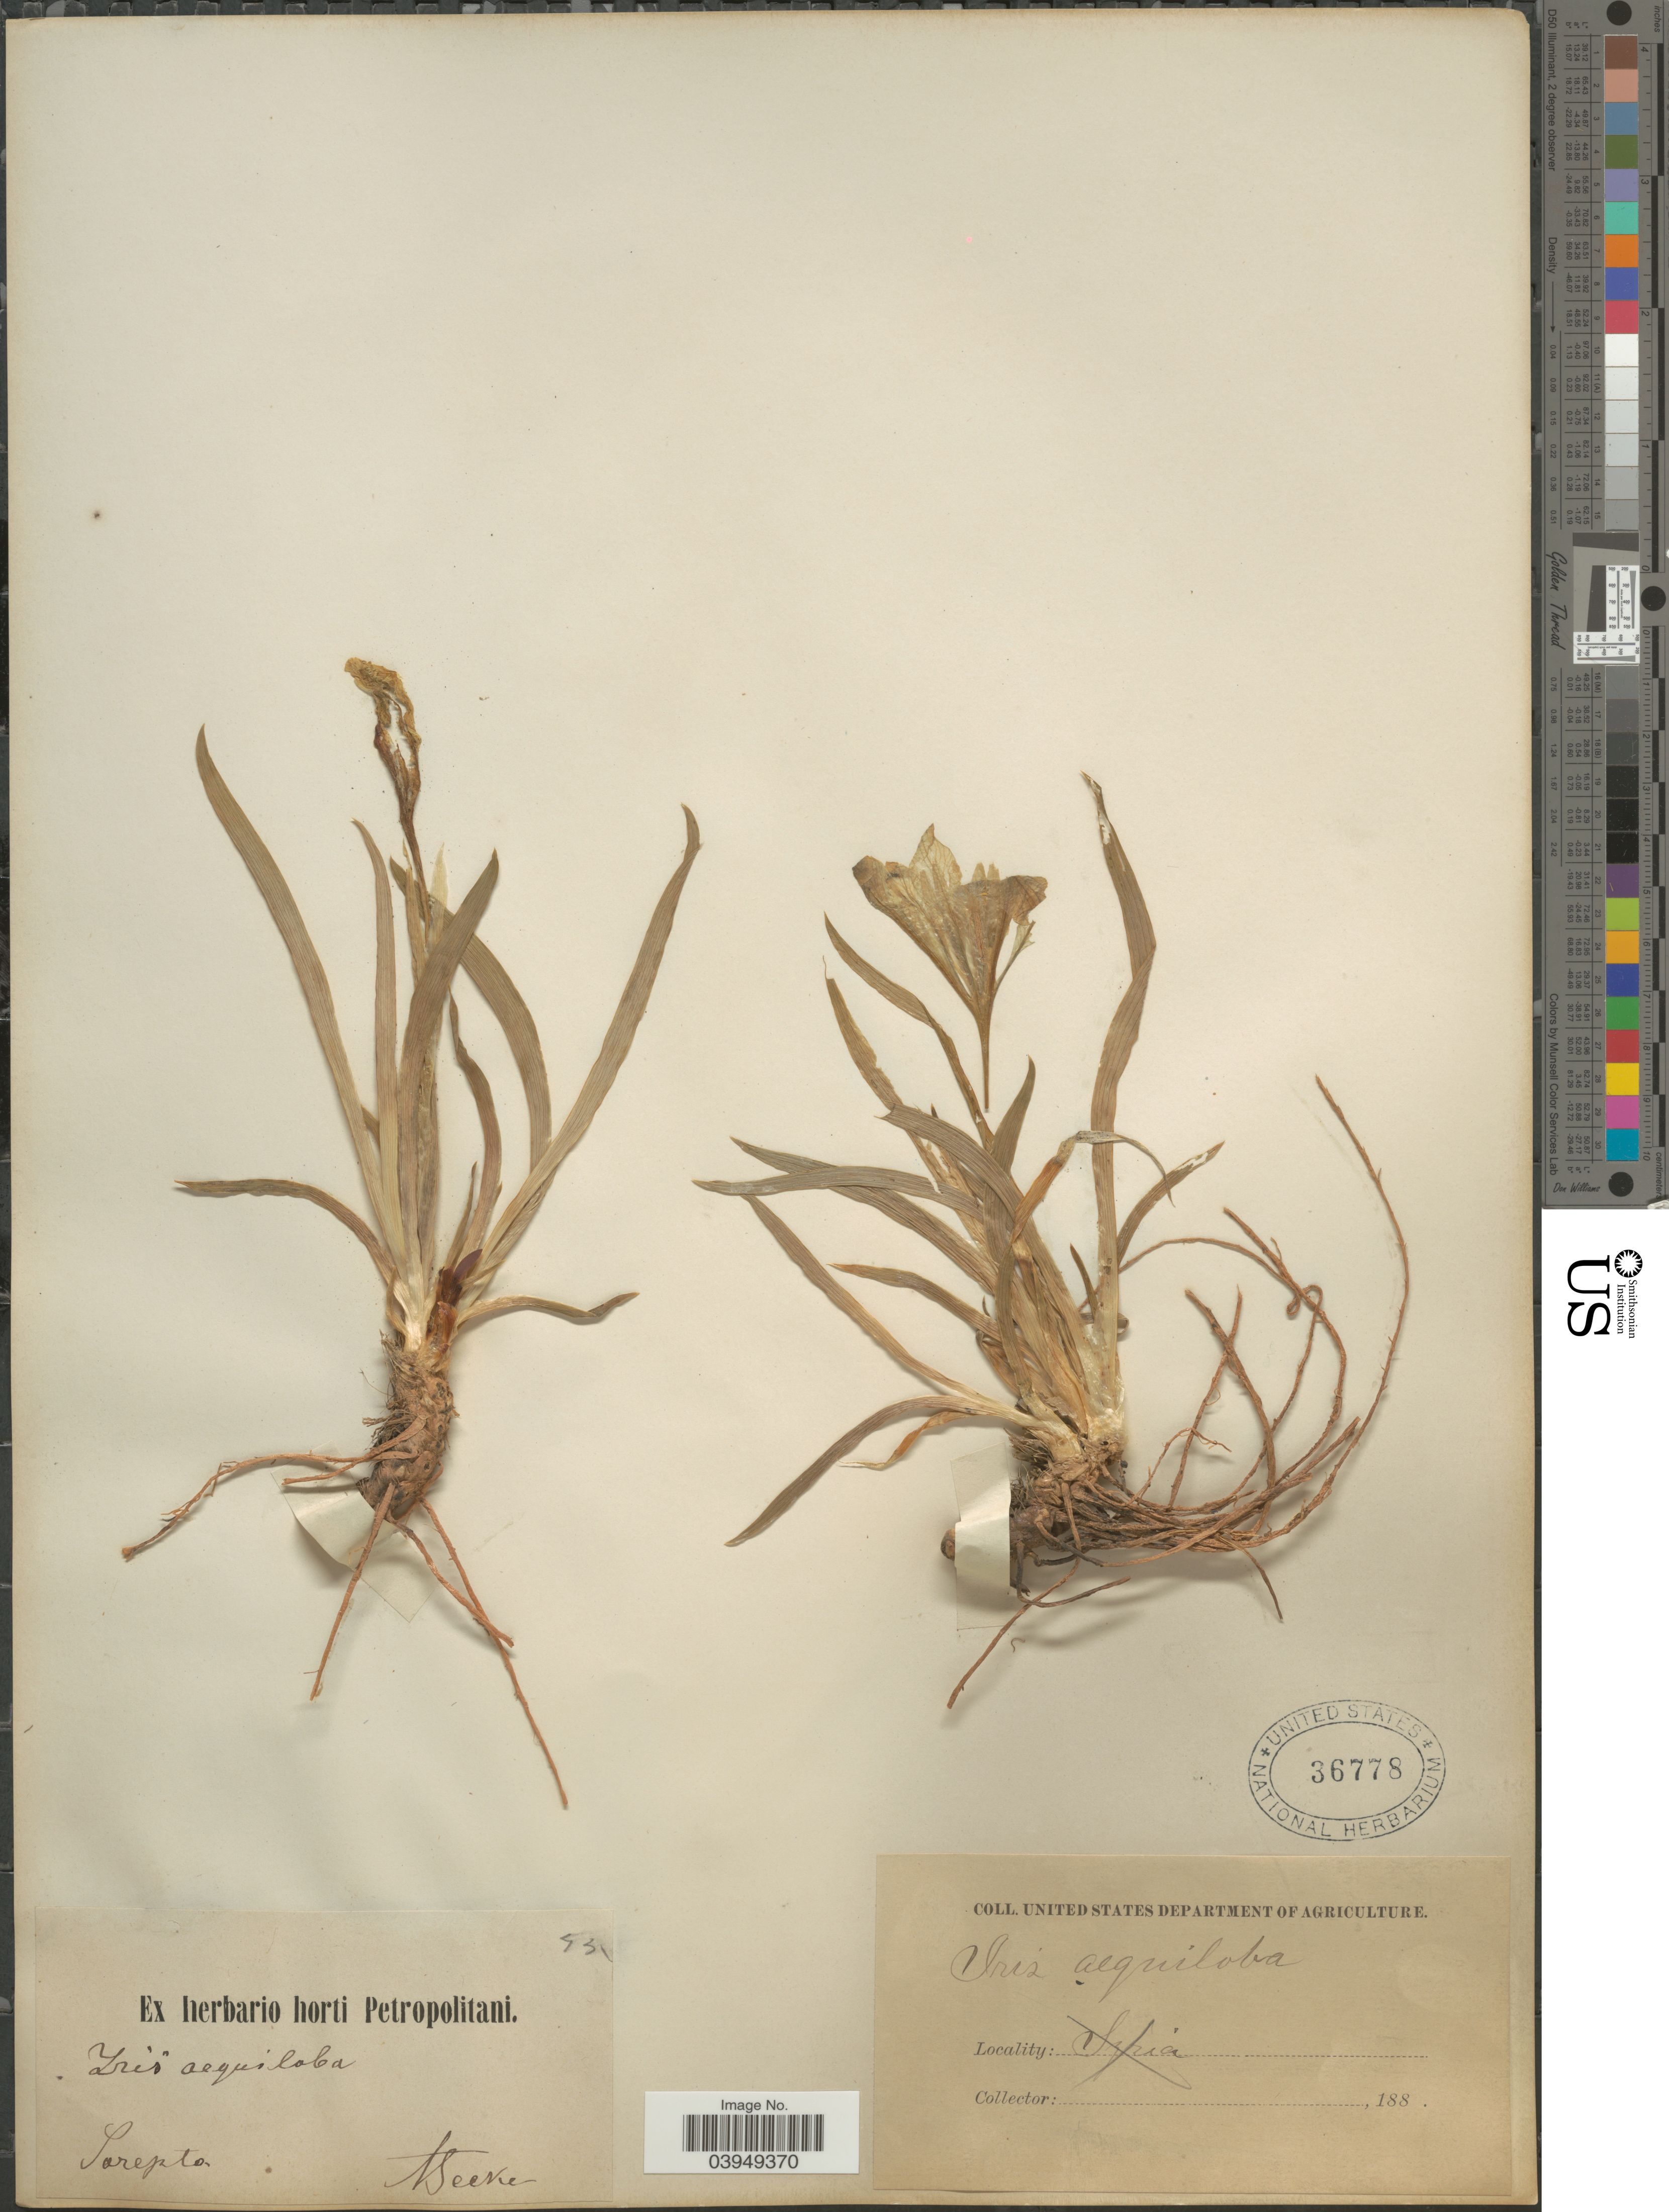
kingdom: Plantae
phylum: Tracheophyta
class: Liliopsida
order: Asparagales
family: Iridaceae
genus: Iris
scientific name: Iris acutiloba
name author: C.A. Mey.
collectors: A. Becker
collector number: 43*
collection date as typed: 188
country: Russian Federation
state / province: Volgograd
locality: Sarepta.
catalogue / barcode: US 36778